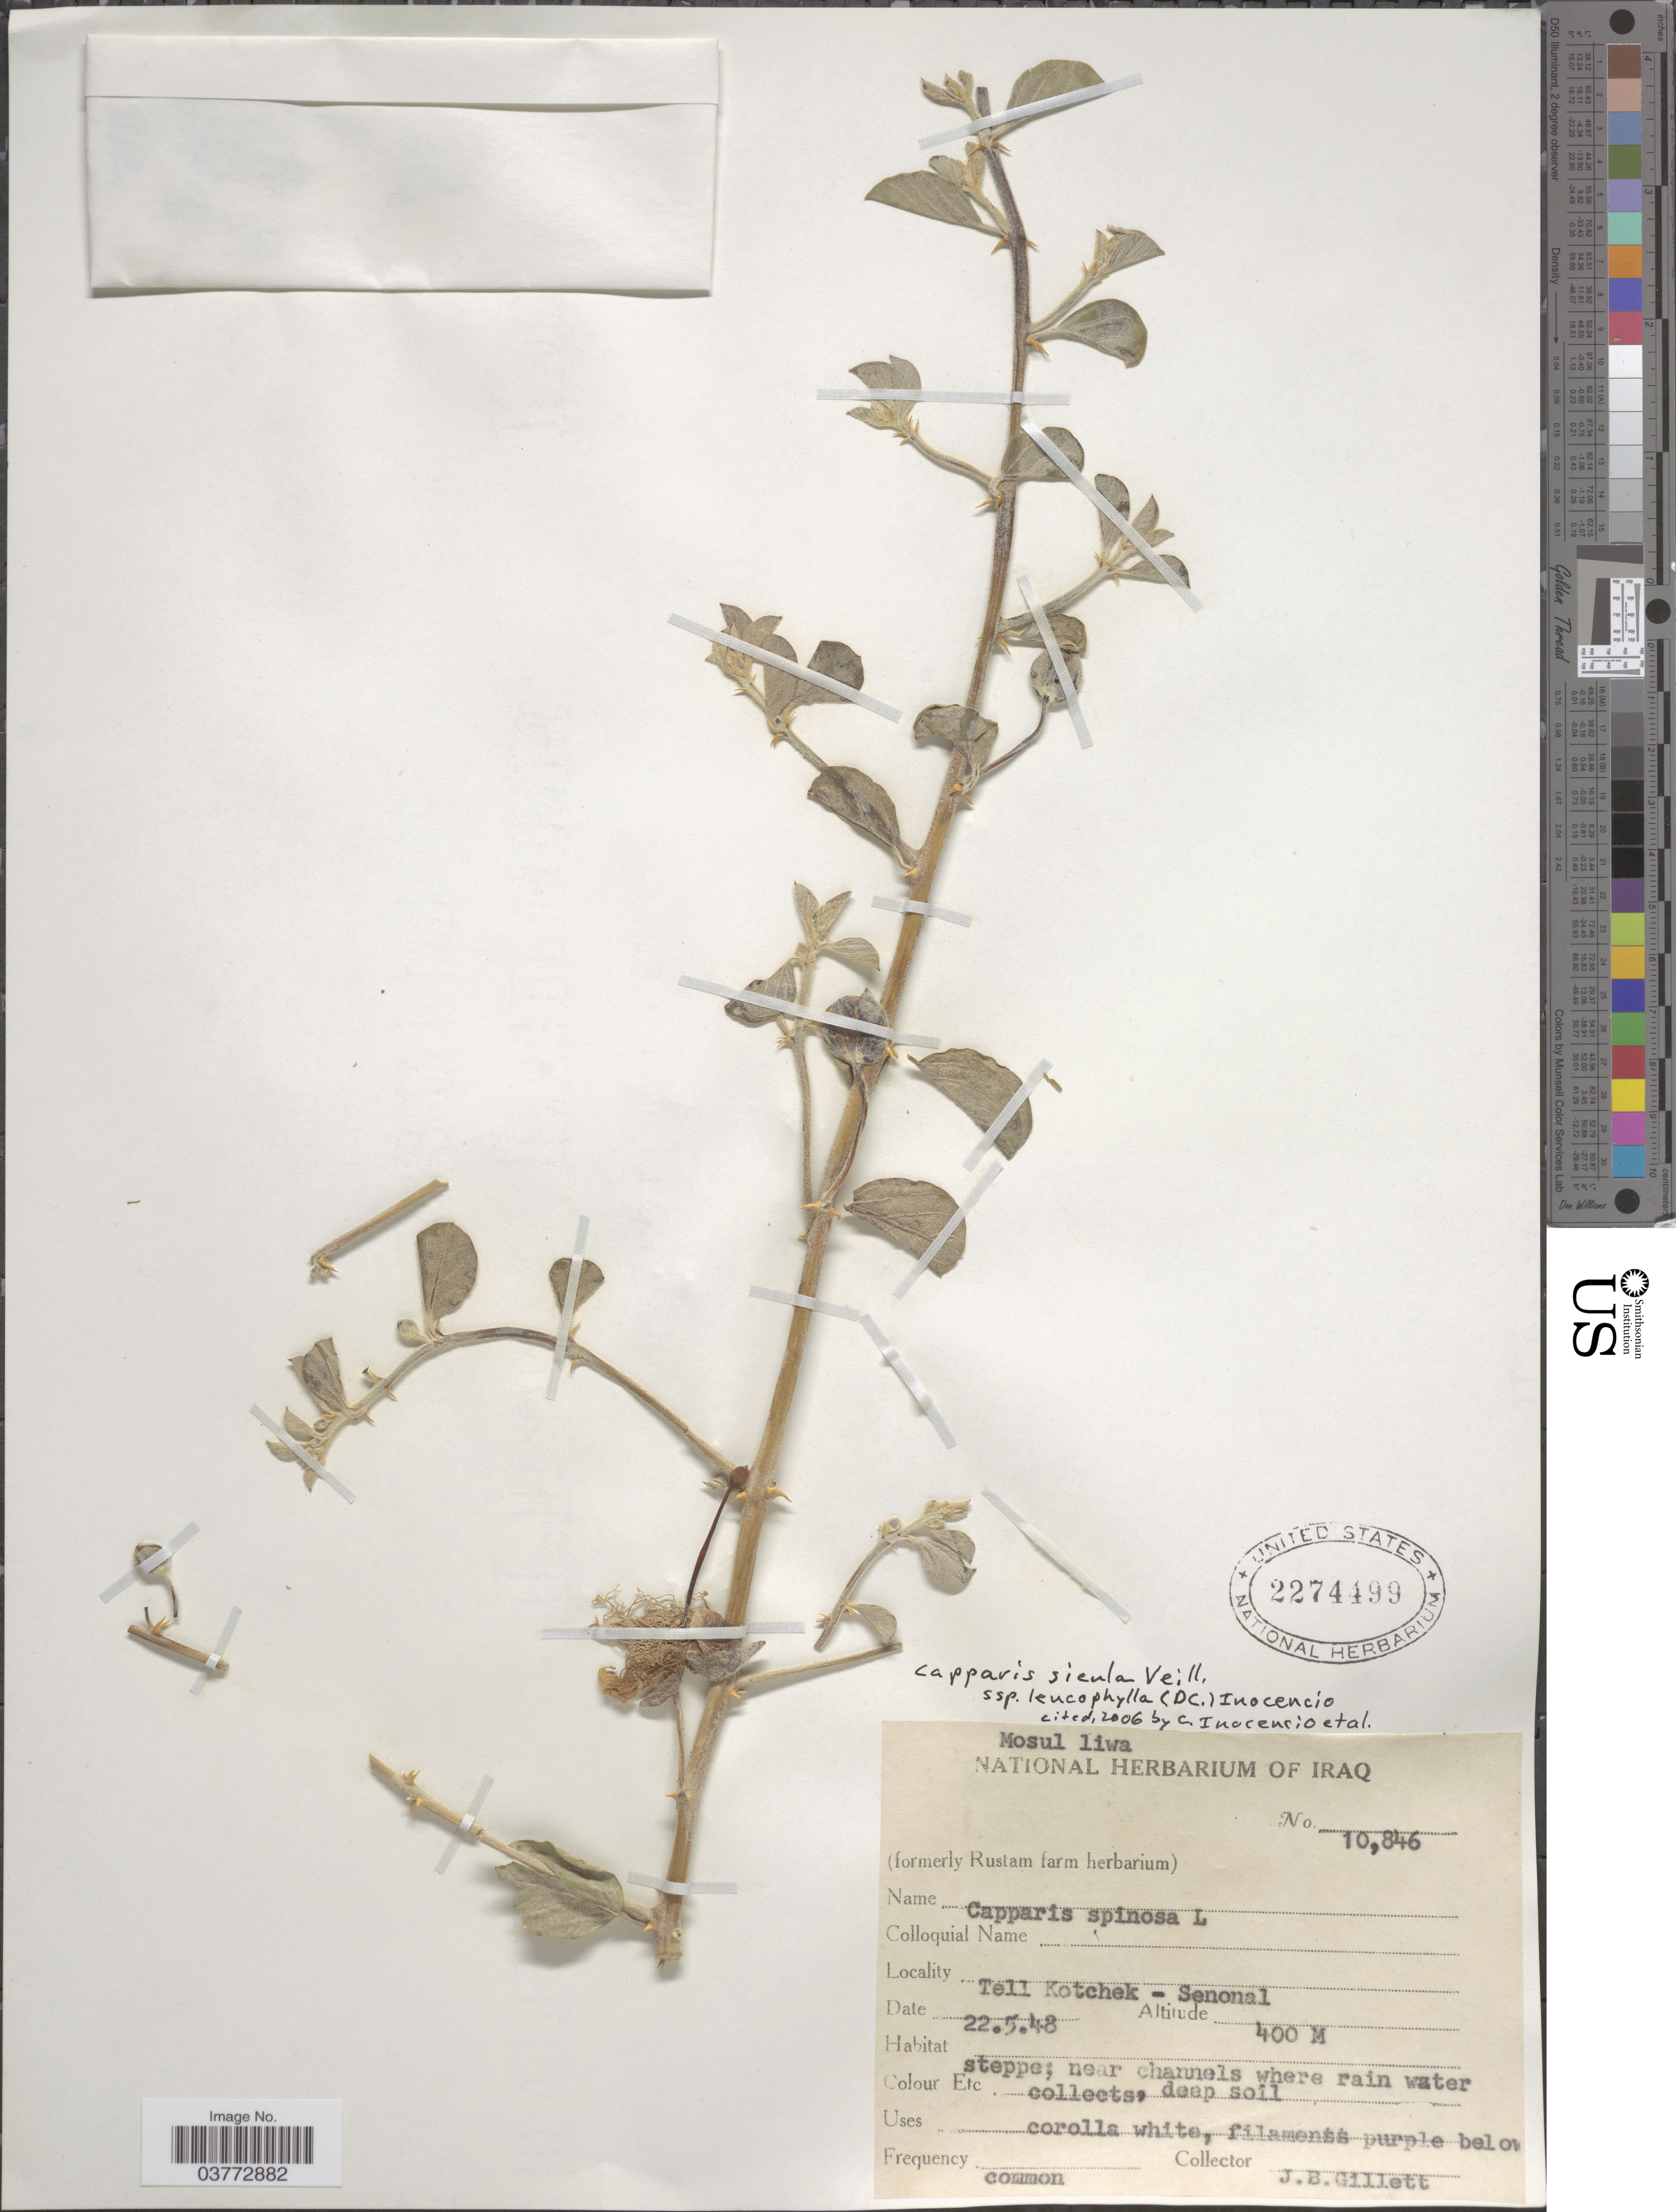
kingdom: Plantae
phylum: Tracheophyta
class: Magnoliopsida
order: Brassicales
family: Capparaceae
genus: Capparis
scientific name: Capparis sicula subsp. leucophylla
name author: (DC.) Inocencio et al.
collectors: J. B. Gillett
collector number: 10846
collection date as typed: Transcribed d/m/y: 22/5/48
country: Iraq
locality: Mosul liwa. Tell Kotchek - Senonal.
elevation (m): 400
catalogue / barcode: US 2274499